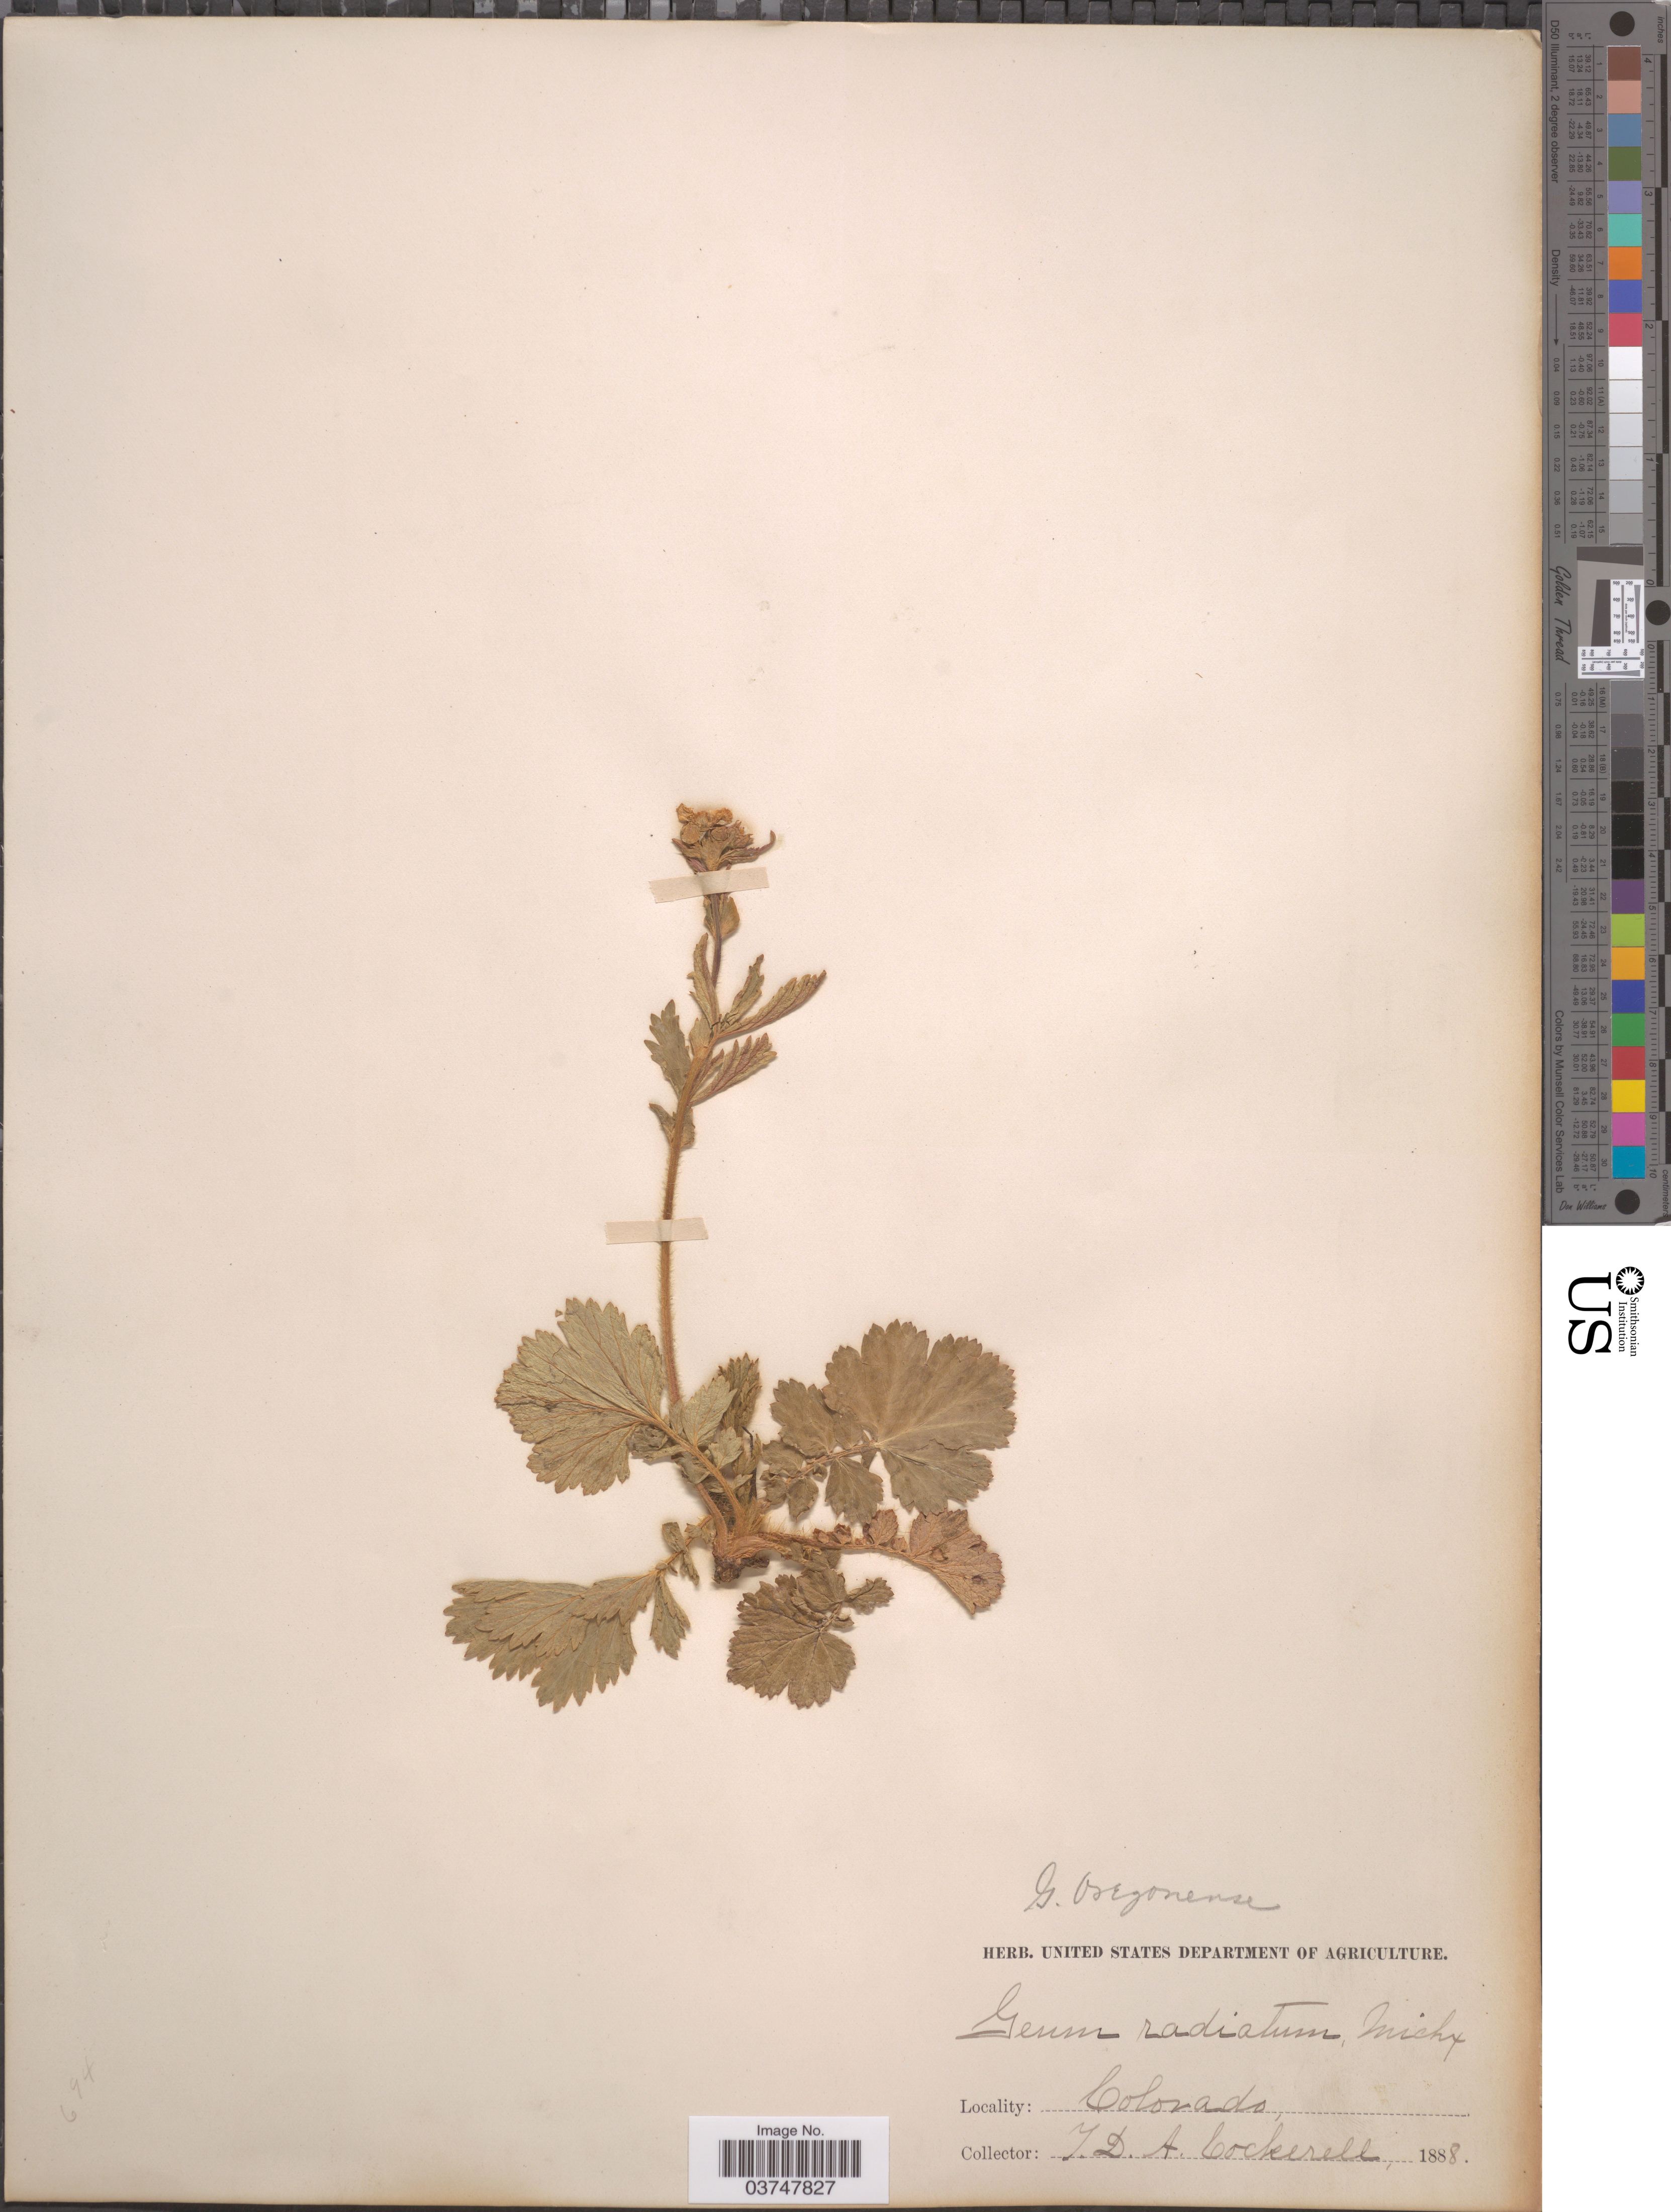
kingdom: Plantae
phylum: Tracheophyta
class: Magnoliopsida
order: Rosales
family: Rosaceae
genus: Geum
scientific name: Geum oregonense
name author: Rydb.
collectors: T. Cockerell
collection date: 1888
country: United States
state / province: Colorado